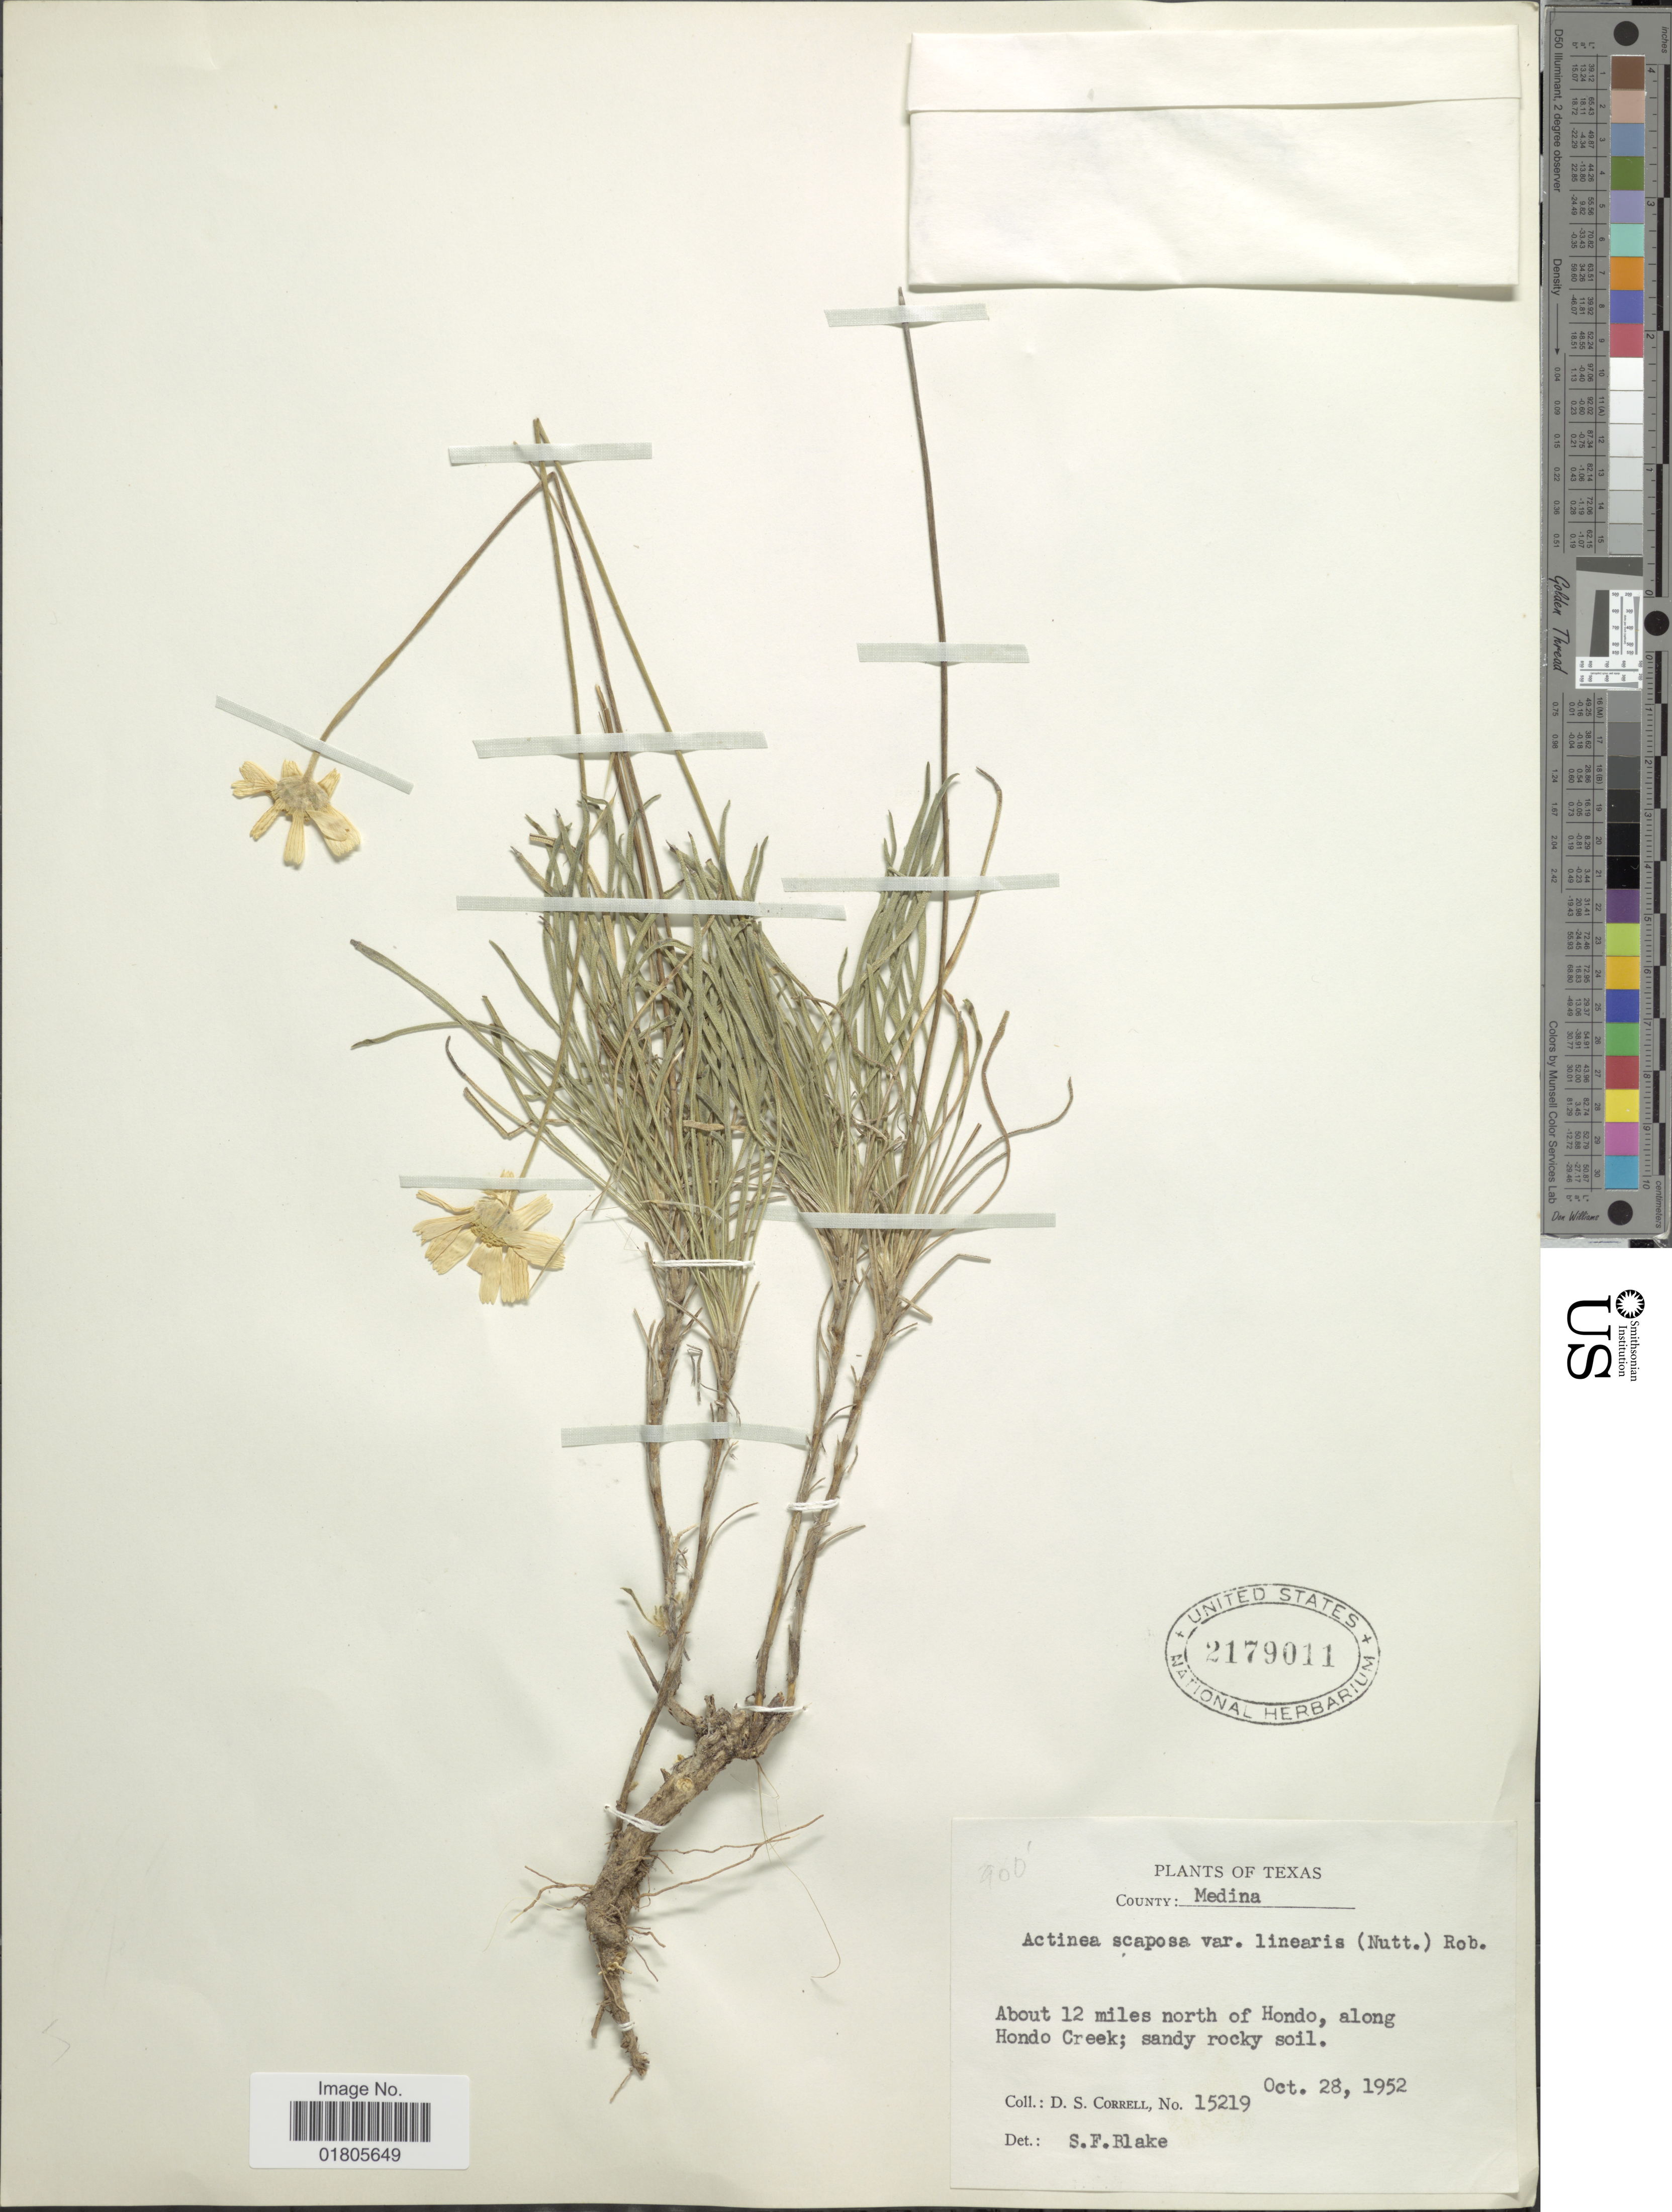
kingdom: Plantae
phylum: Tracheophyta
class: Magnoliopsida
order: Asterales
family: Asteraceae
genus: Actinea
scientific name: Actinea scaposa var. linearis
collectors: D. S. Correll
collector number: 15219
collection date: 1952-10-28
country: United States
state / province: Texas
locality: County Medina. About 12 miles north of Hondo, alongHondo Creek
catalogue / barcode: US 217901